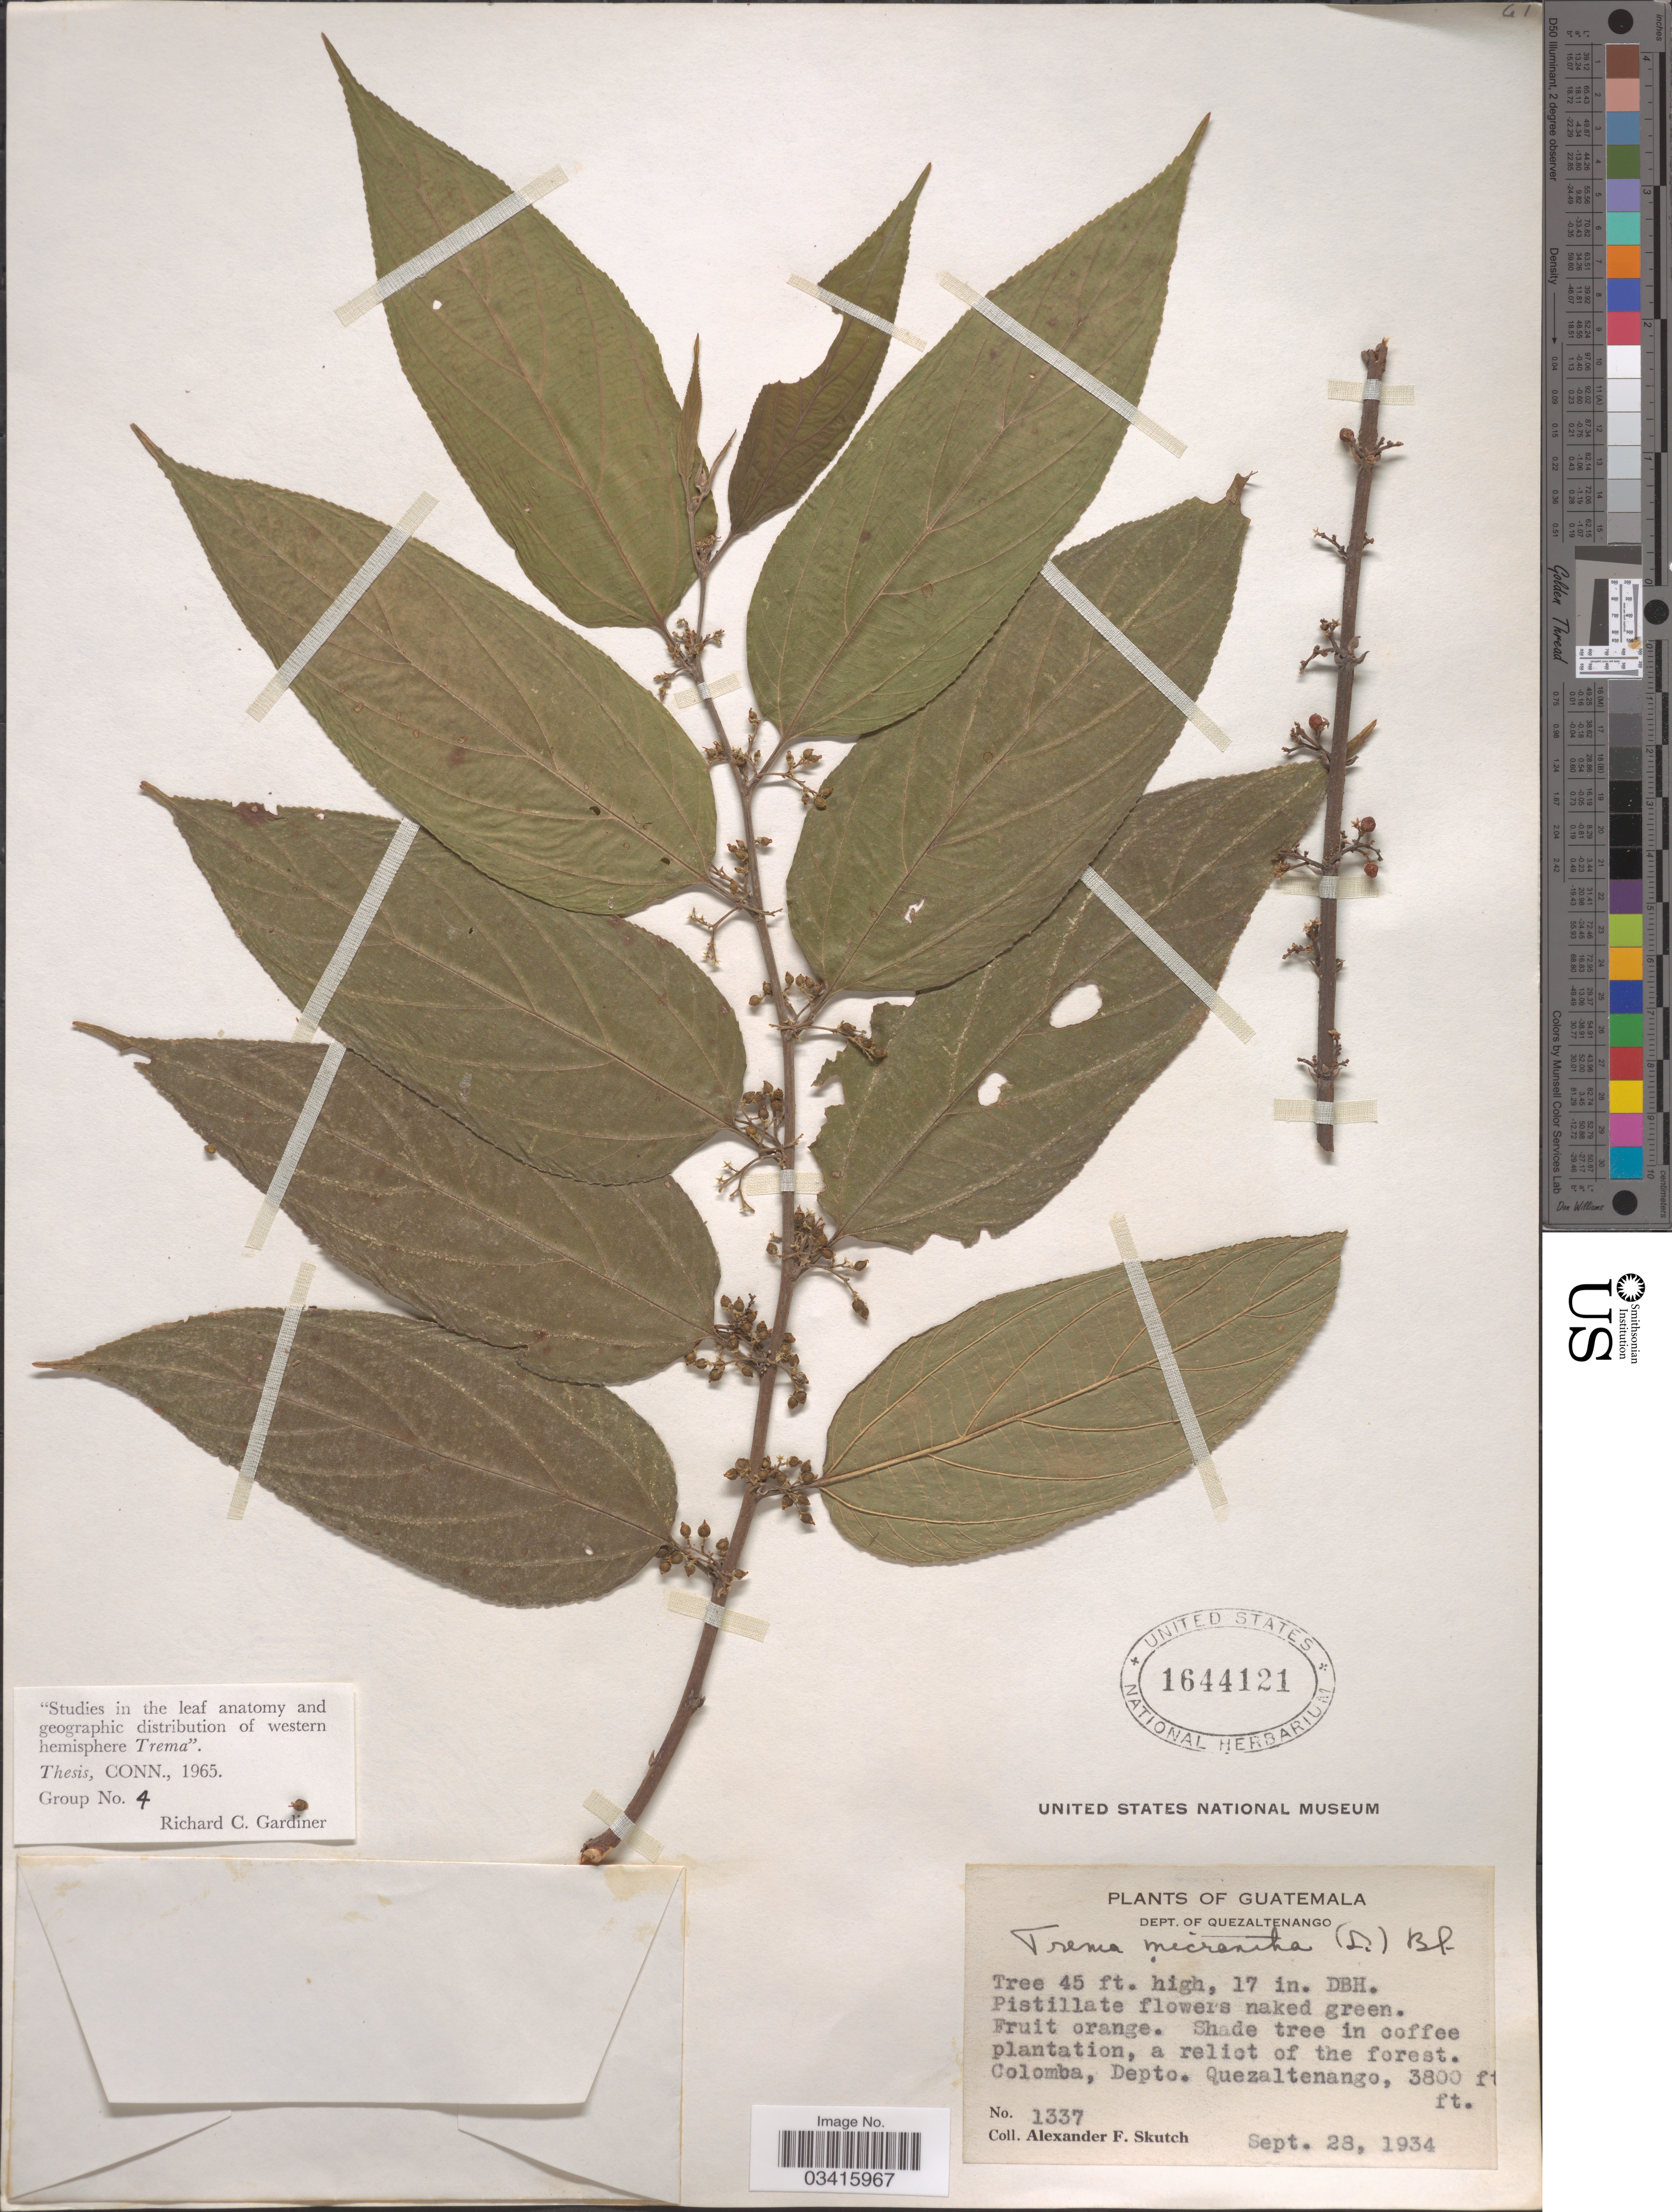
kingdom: Plantae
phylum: Tracheophyta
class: Magnoliopsida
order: Rosales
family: Cannabaceae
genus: Trema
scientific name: Trema micranthum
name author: (L.) Blume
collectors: A. F. Skutch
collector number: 1337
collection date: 1934-09-28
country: Guatemala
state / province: Quetzaltenango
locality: Dept. of Quezaltenango. Shade tree in coffee plantation, a relict of the forest. Colomba.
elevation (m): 1158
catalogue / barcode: US 1644121